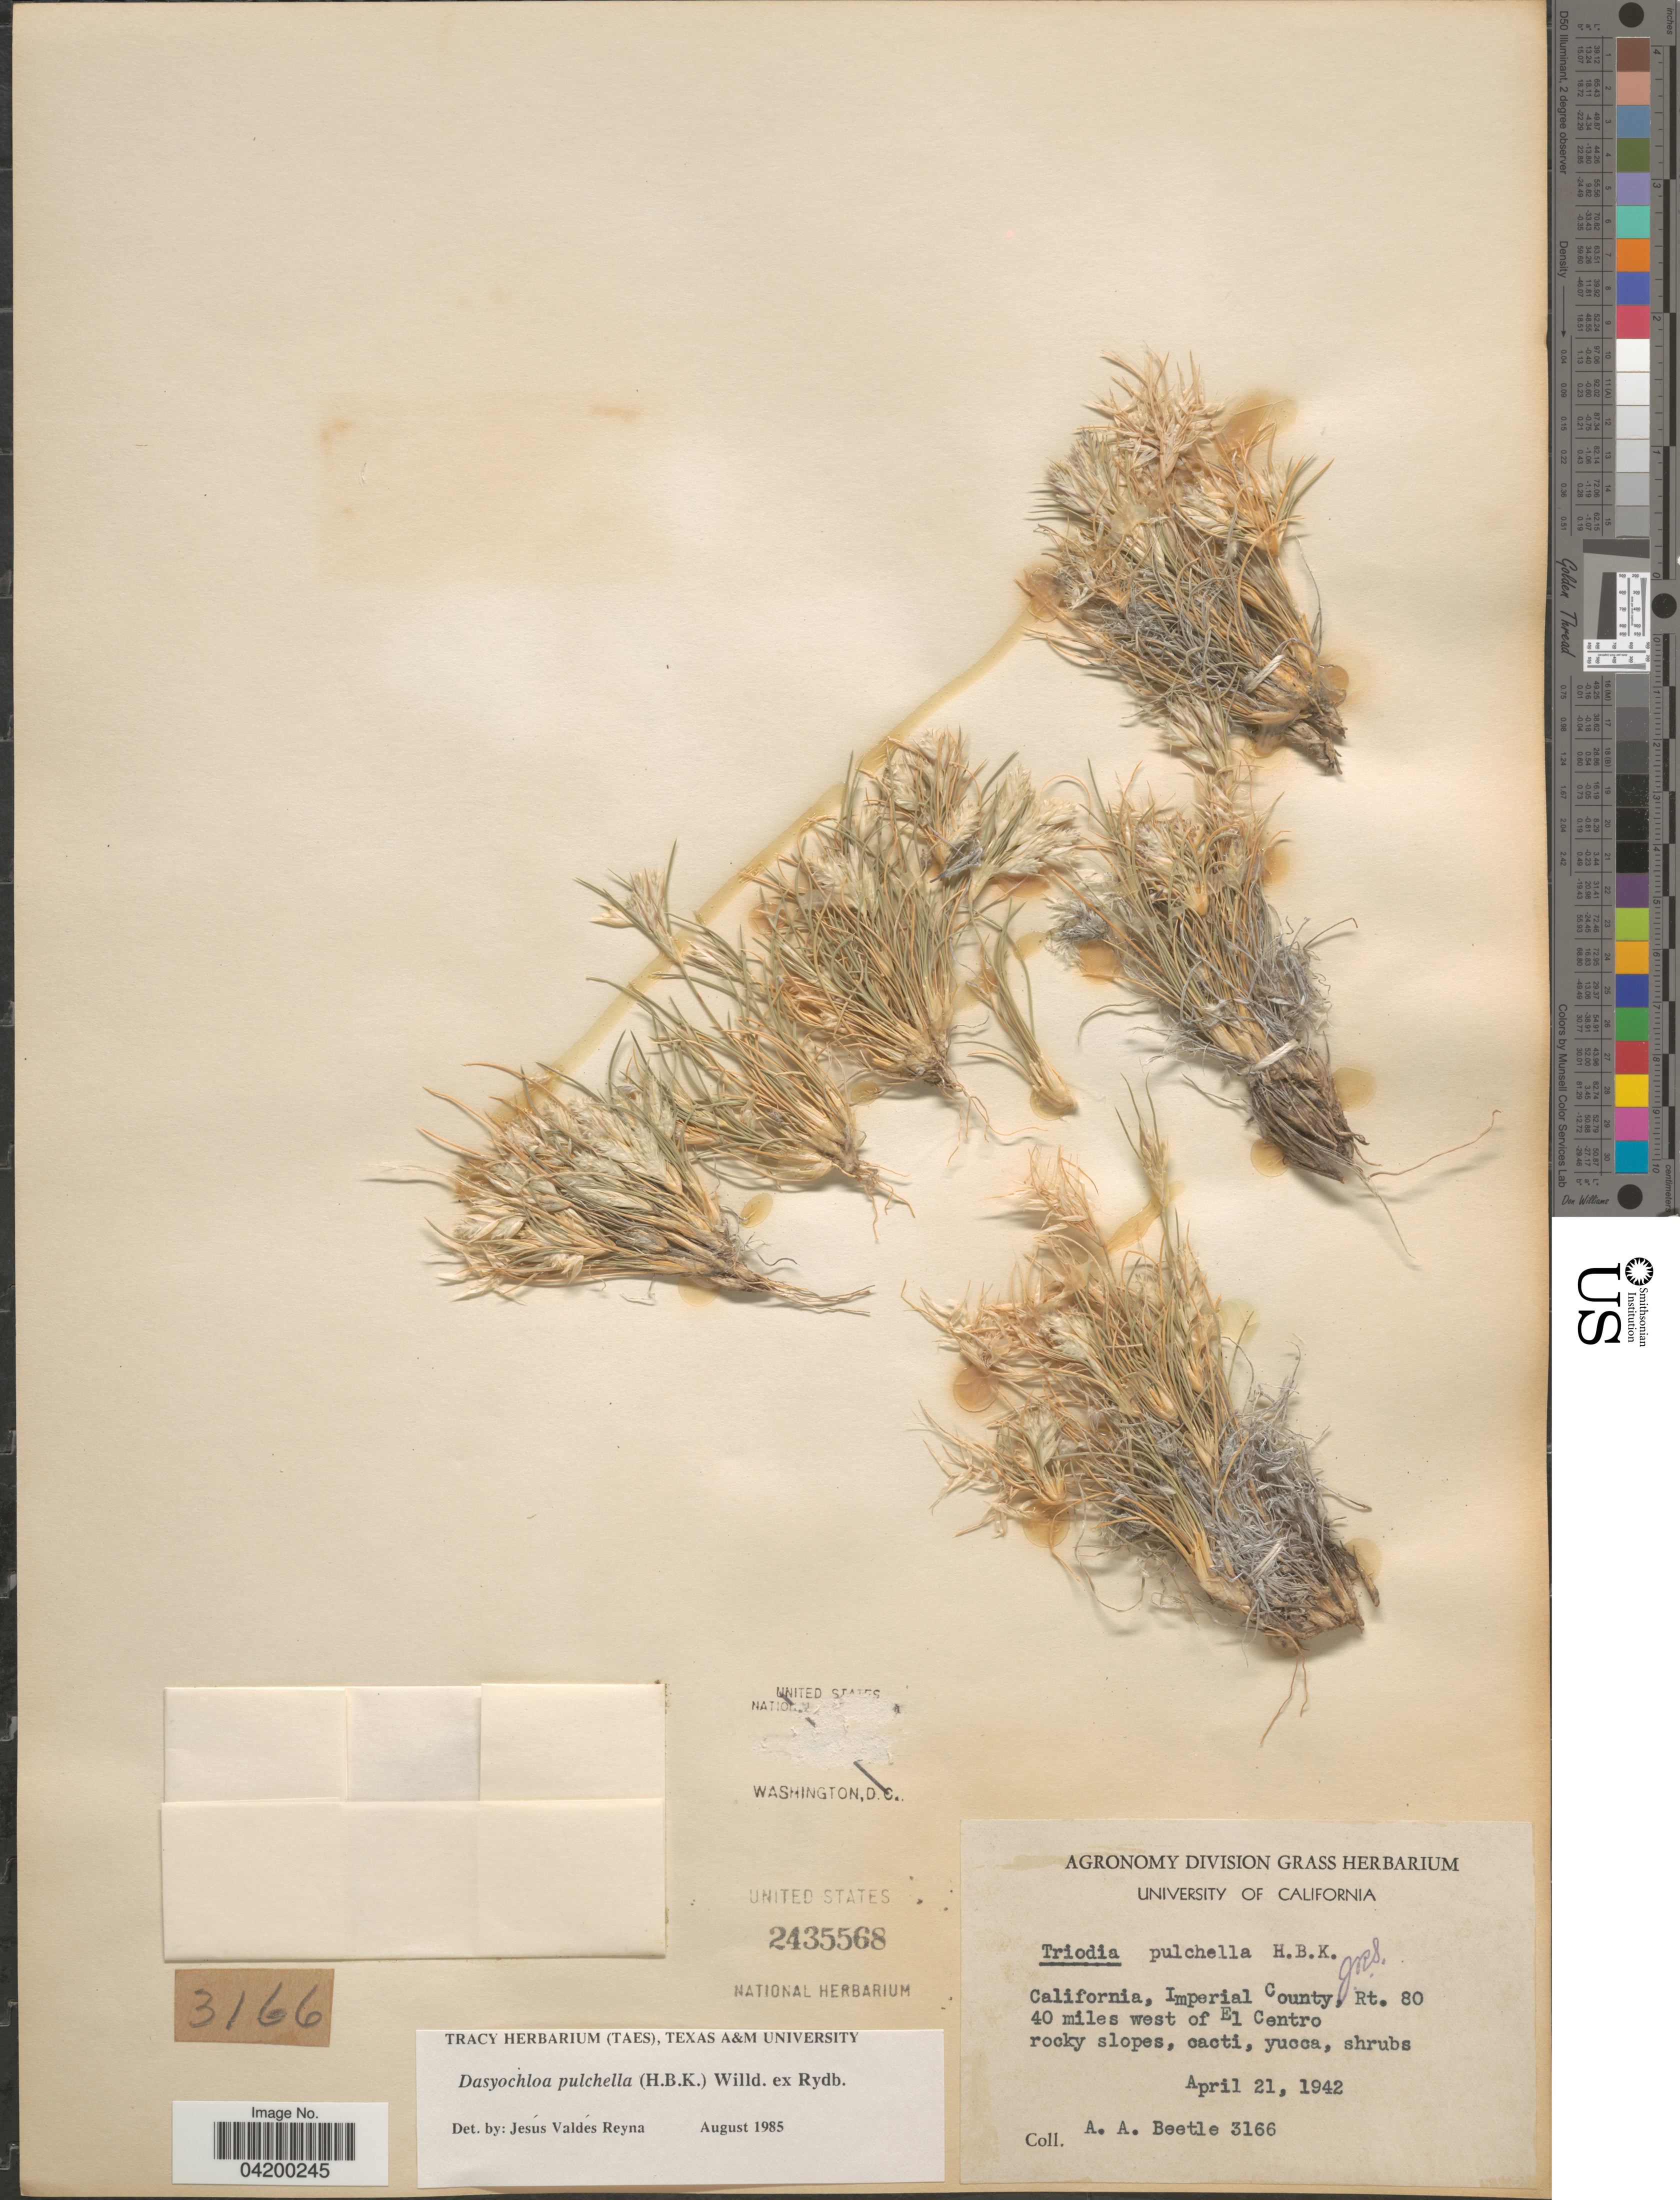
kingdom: Plantae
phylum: Tracheophyta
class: Liliopsida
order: Poales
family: Poaceae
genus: Dasyochloa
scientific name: Dasyochloa pulchella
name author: (Kunth) Willd. ex Rydb.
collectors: A. A. Beetle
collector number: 3166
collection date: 1942-04-21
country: United States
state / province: California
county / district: Imperial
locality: Imperial County, Rt. 80 40 miles west of El Centro rocky slopes.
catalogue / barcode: US 2435568